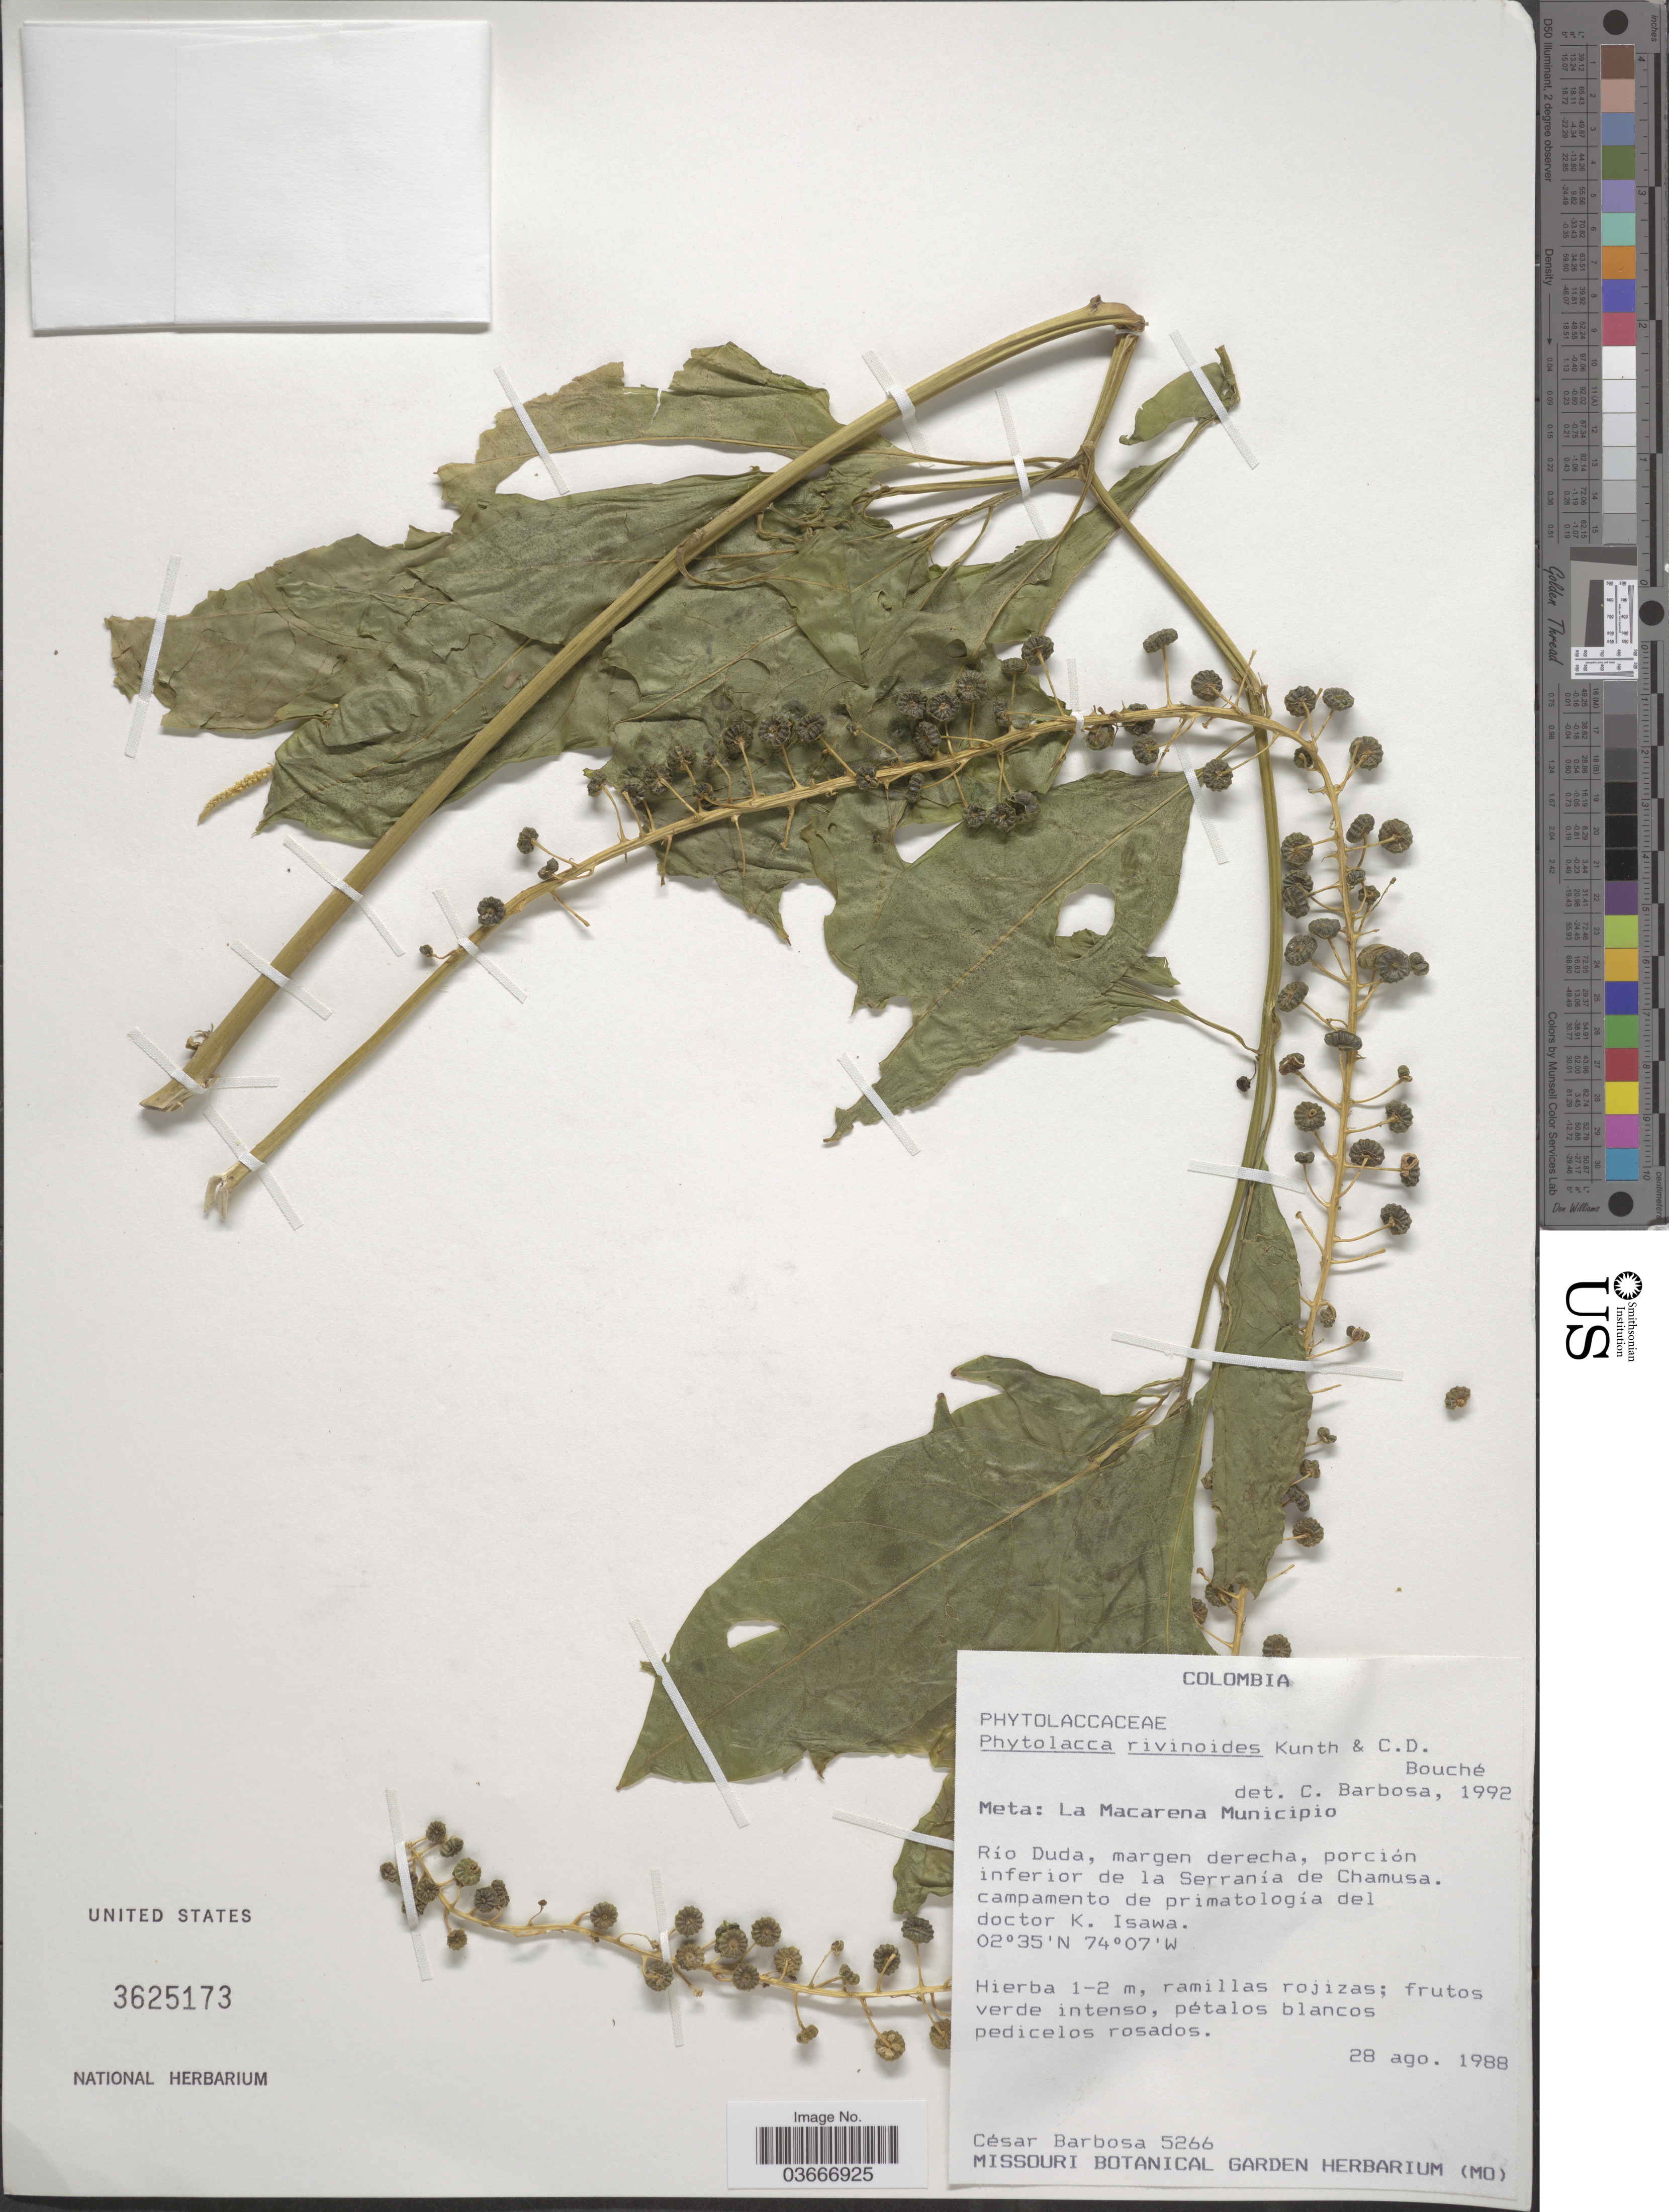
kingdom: Plantae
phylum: Tracheophyta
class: Magnoliopsida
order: Caryophyllales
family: Phytolaccaceae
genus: Phytolacca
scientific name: Phytolacca rivinoides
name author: Kunth & C.D. Bouché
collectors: C. E. Barbosa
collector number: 5266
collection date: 1988-08-28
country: Colombia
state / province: Meta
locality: La Macarena Municipio. Río Duda, margen derecha, porción inferior de la Serranía de Chamusa. campamento de primatología del doctor K. Isawa.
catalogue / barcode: US 3625173